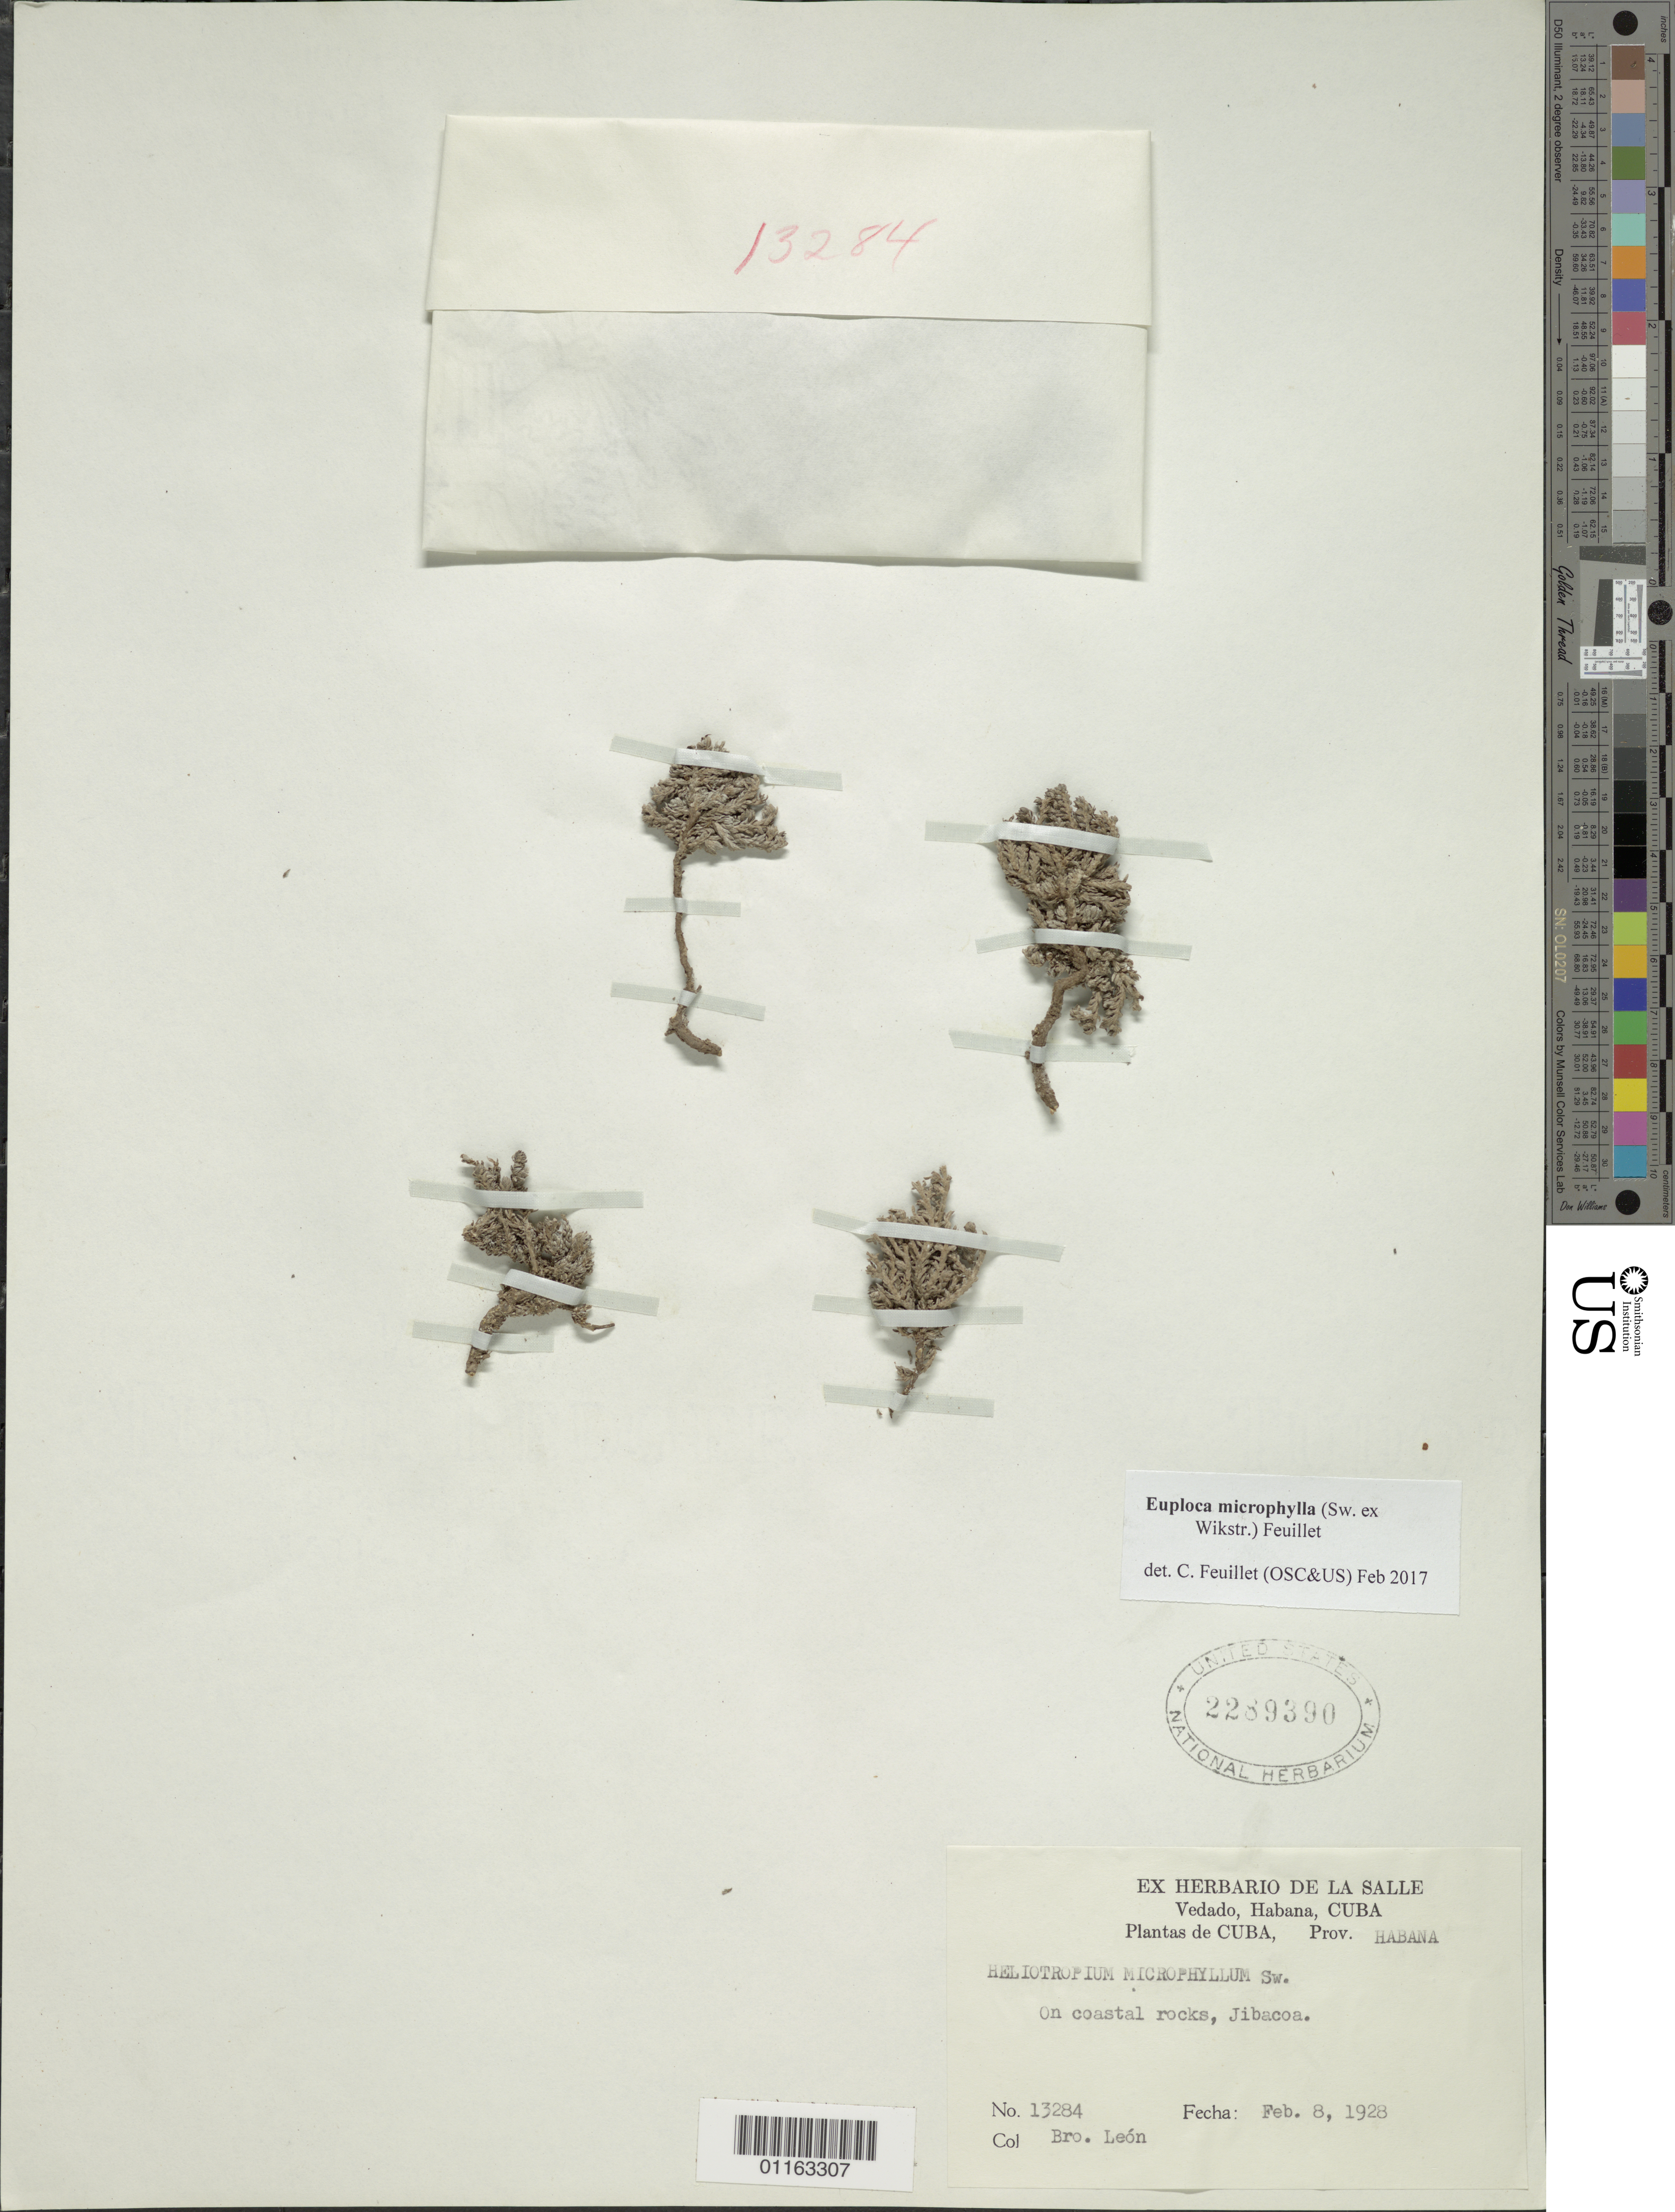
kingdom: Plantae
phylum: Tracheophyta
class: Magnoliopsida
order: Boraginales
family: Heliotropiaceae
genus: Euploca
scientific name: Euploca microphylla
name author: (Sw. & Wikstr.) Feuillet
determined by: Feuillet, C.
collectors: Bro. León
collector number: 13284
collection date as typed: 08 Feb 1928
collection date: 1928-02-08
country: Cuba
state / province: La Habana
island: Cuba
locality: Jibacoa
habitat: On coastal rocks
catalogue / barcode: US 2289390